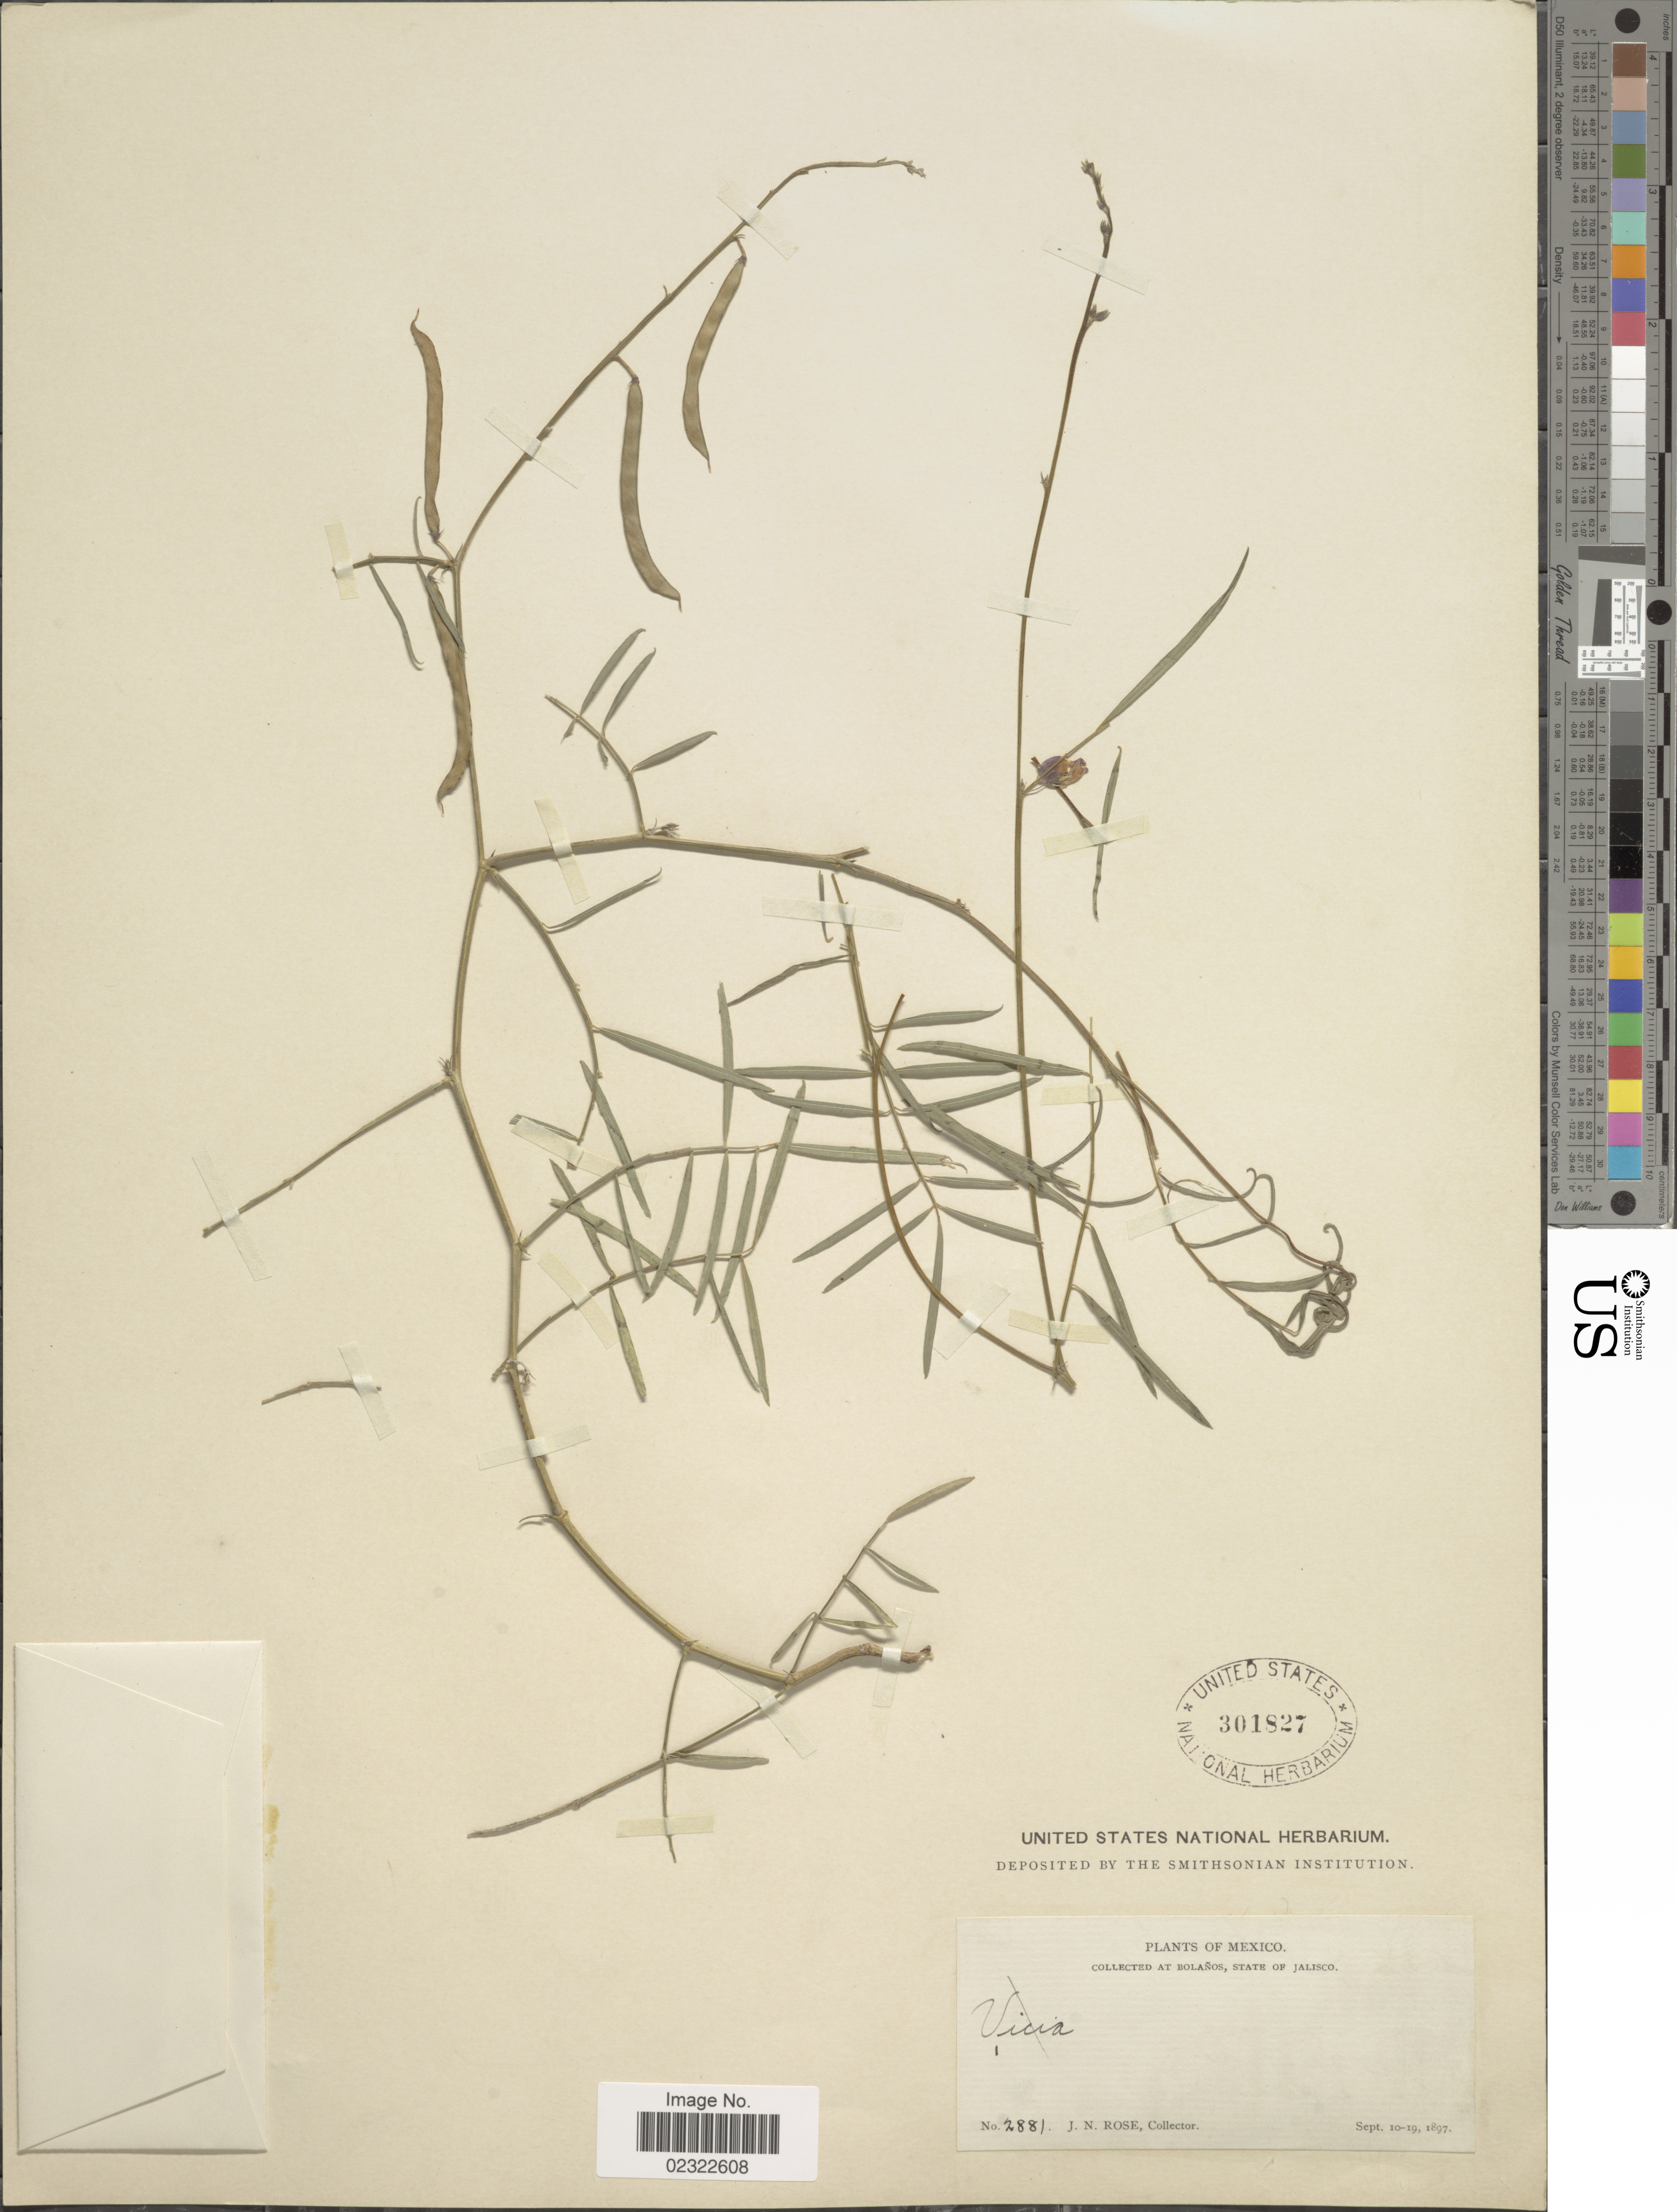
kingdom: Plantae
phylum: Tracheophyta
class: Magnoliopsida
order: Fabales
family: Fabaceae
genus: Tephrosia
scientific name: Tephrosia sp.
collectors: J. N. Rose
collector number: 2881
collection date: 1897-09-10/1897-09-19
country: Mexico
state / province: Jalisco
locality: Bolanos, State of Jalisco.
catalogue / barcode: US 301827